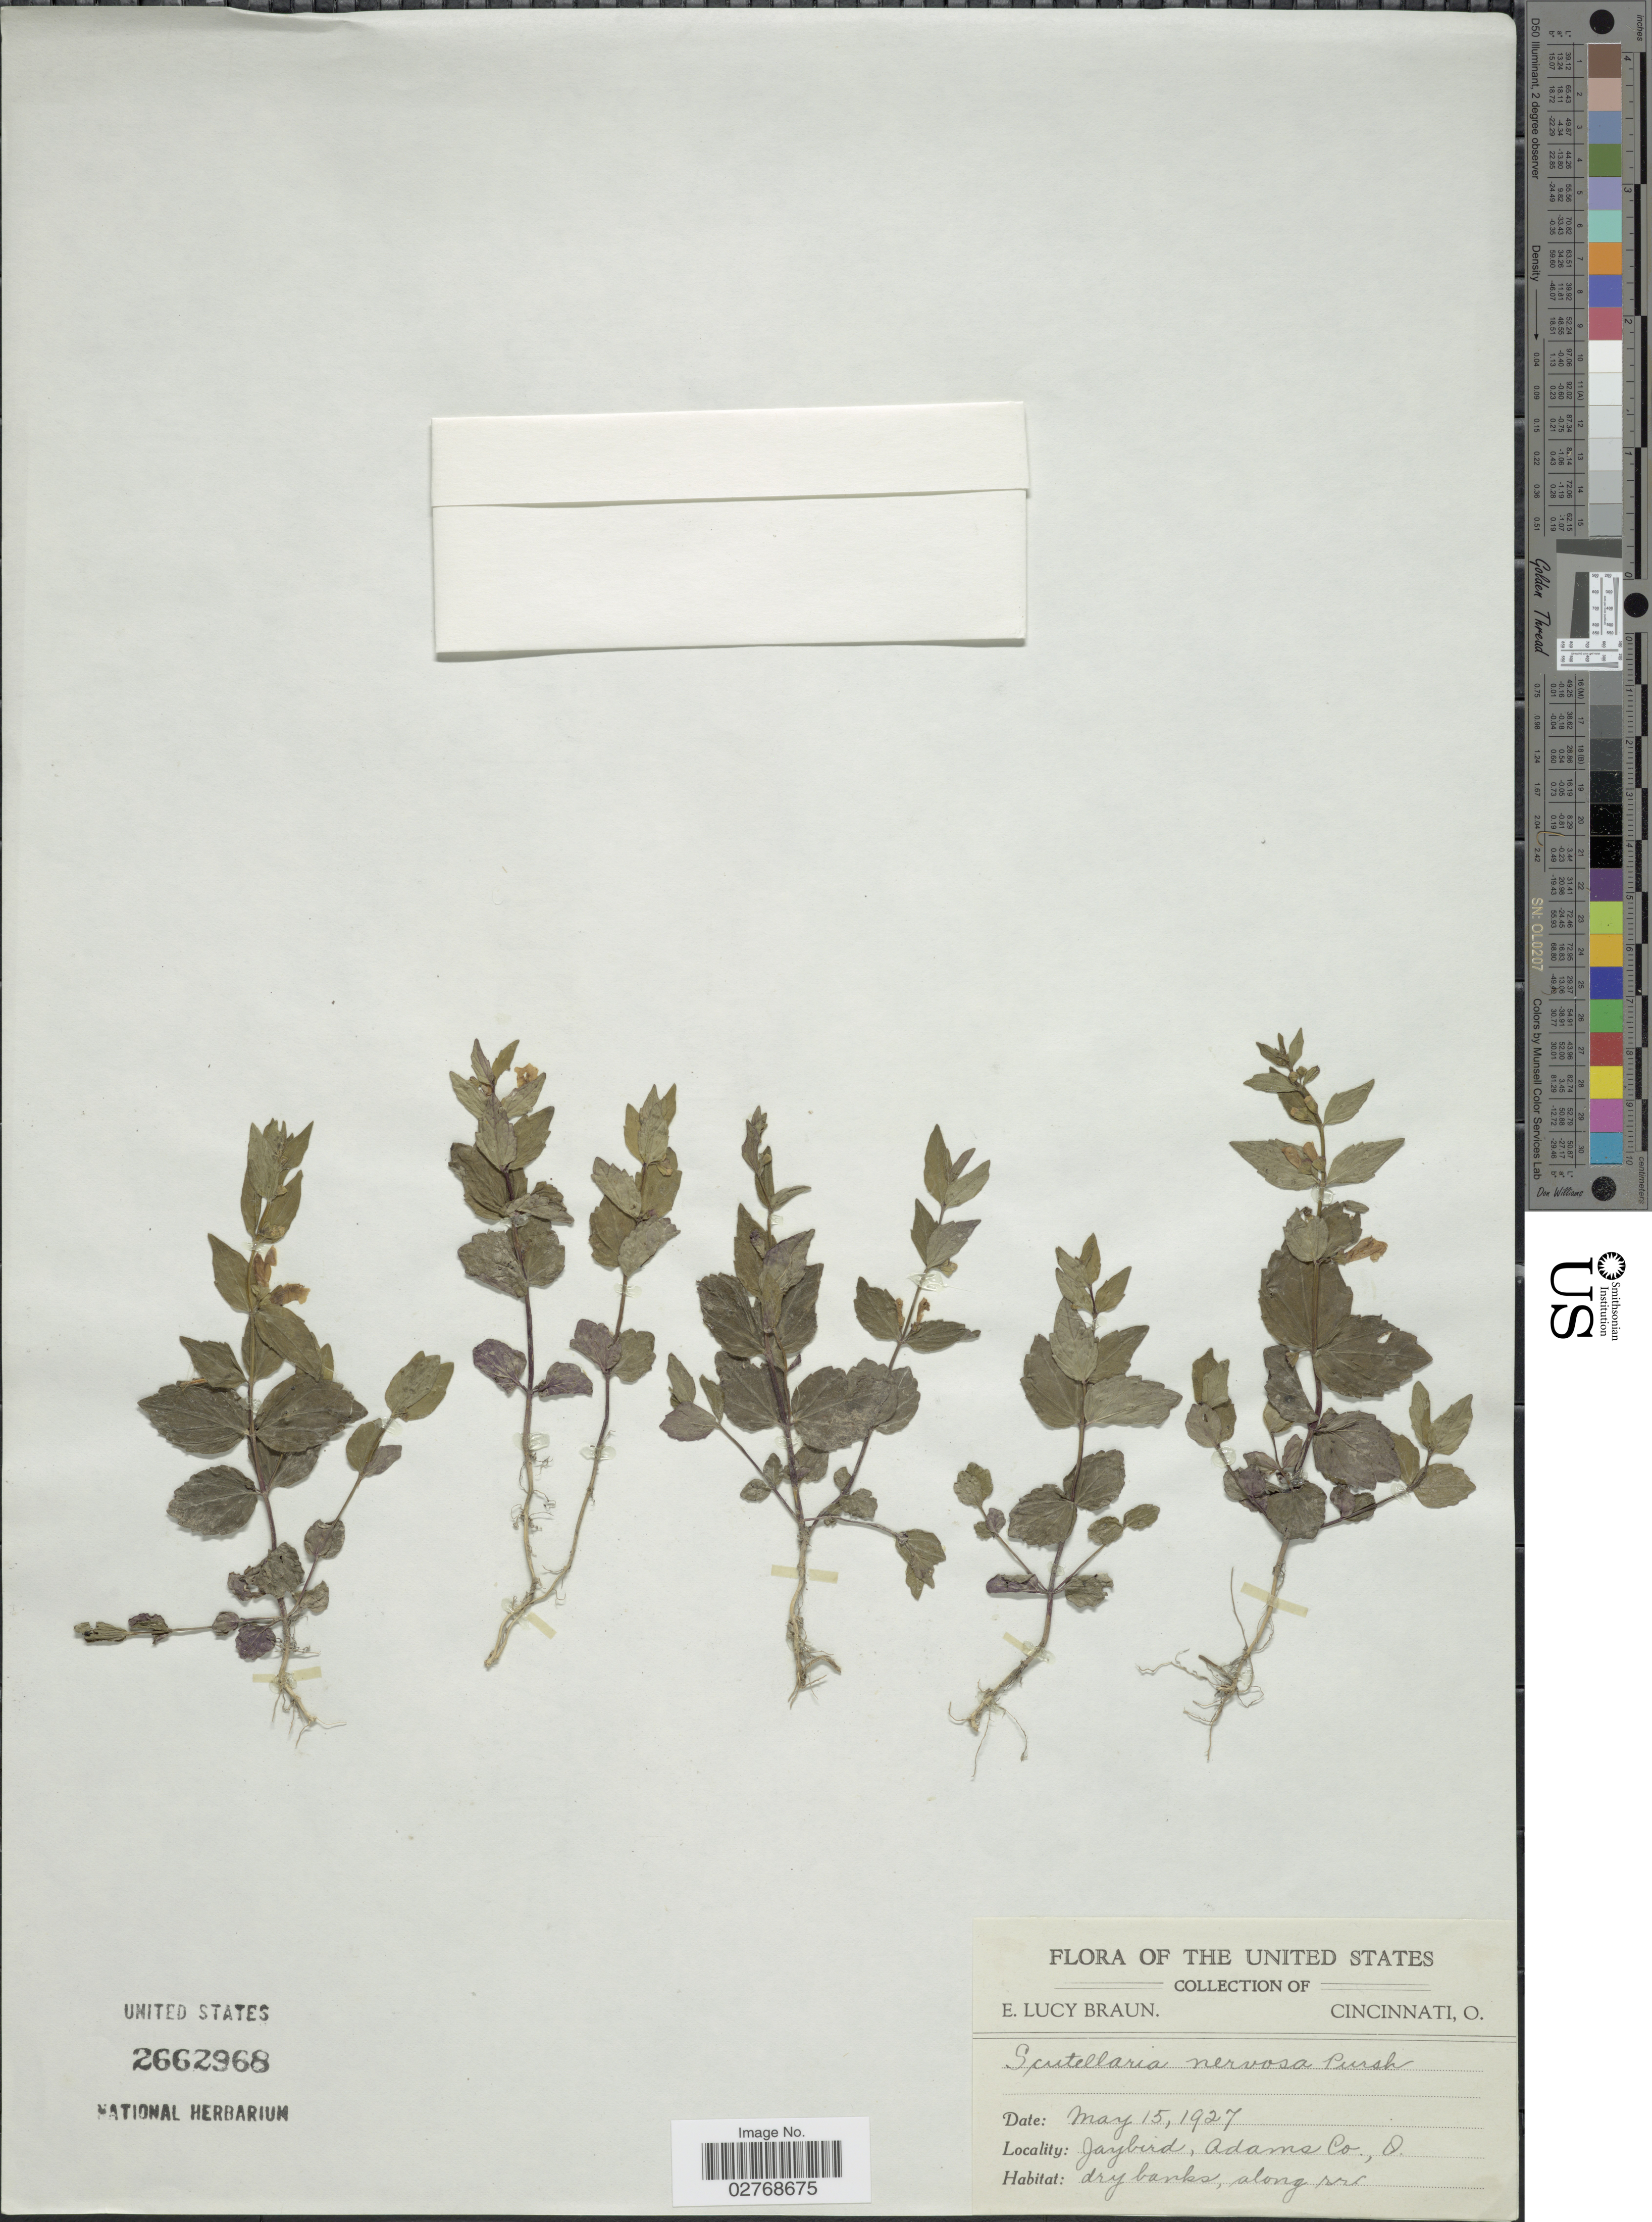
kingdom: Plantae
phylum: Tracheophyta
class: Magnoliopsida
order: Lamiales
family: Lamiaceae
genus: Scutellaria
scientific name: Scutellaria nervosa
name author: Pursh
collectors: E. L. Braun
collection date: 1927-05-15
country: United States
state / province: Ohio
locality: Jaybird, Adams Co., dry banks along riv.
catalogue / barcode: US 2662968